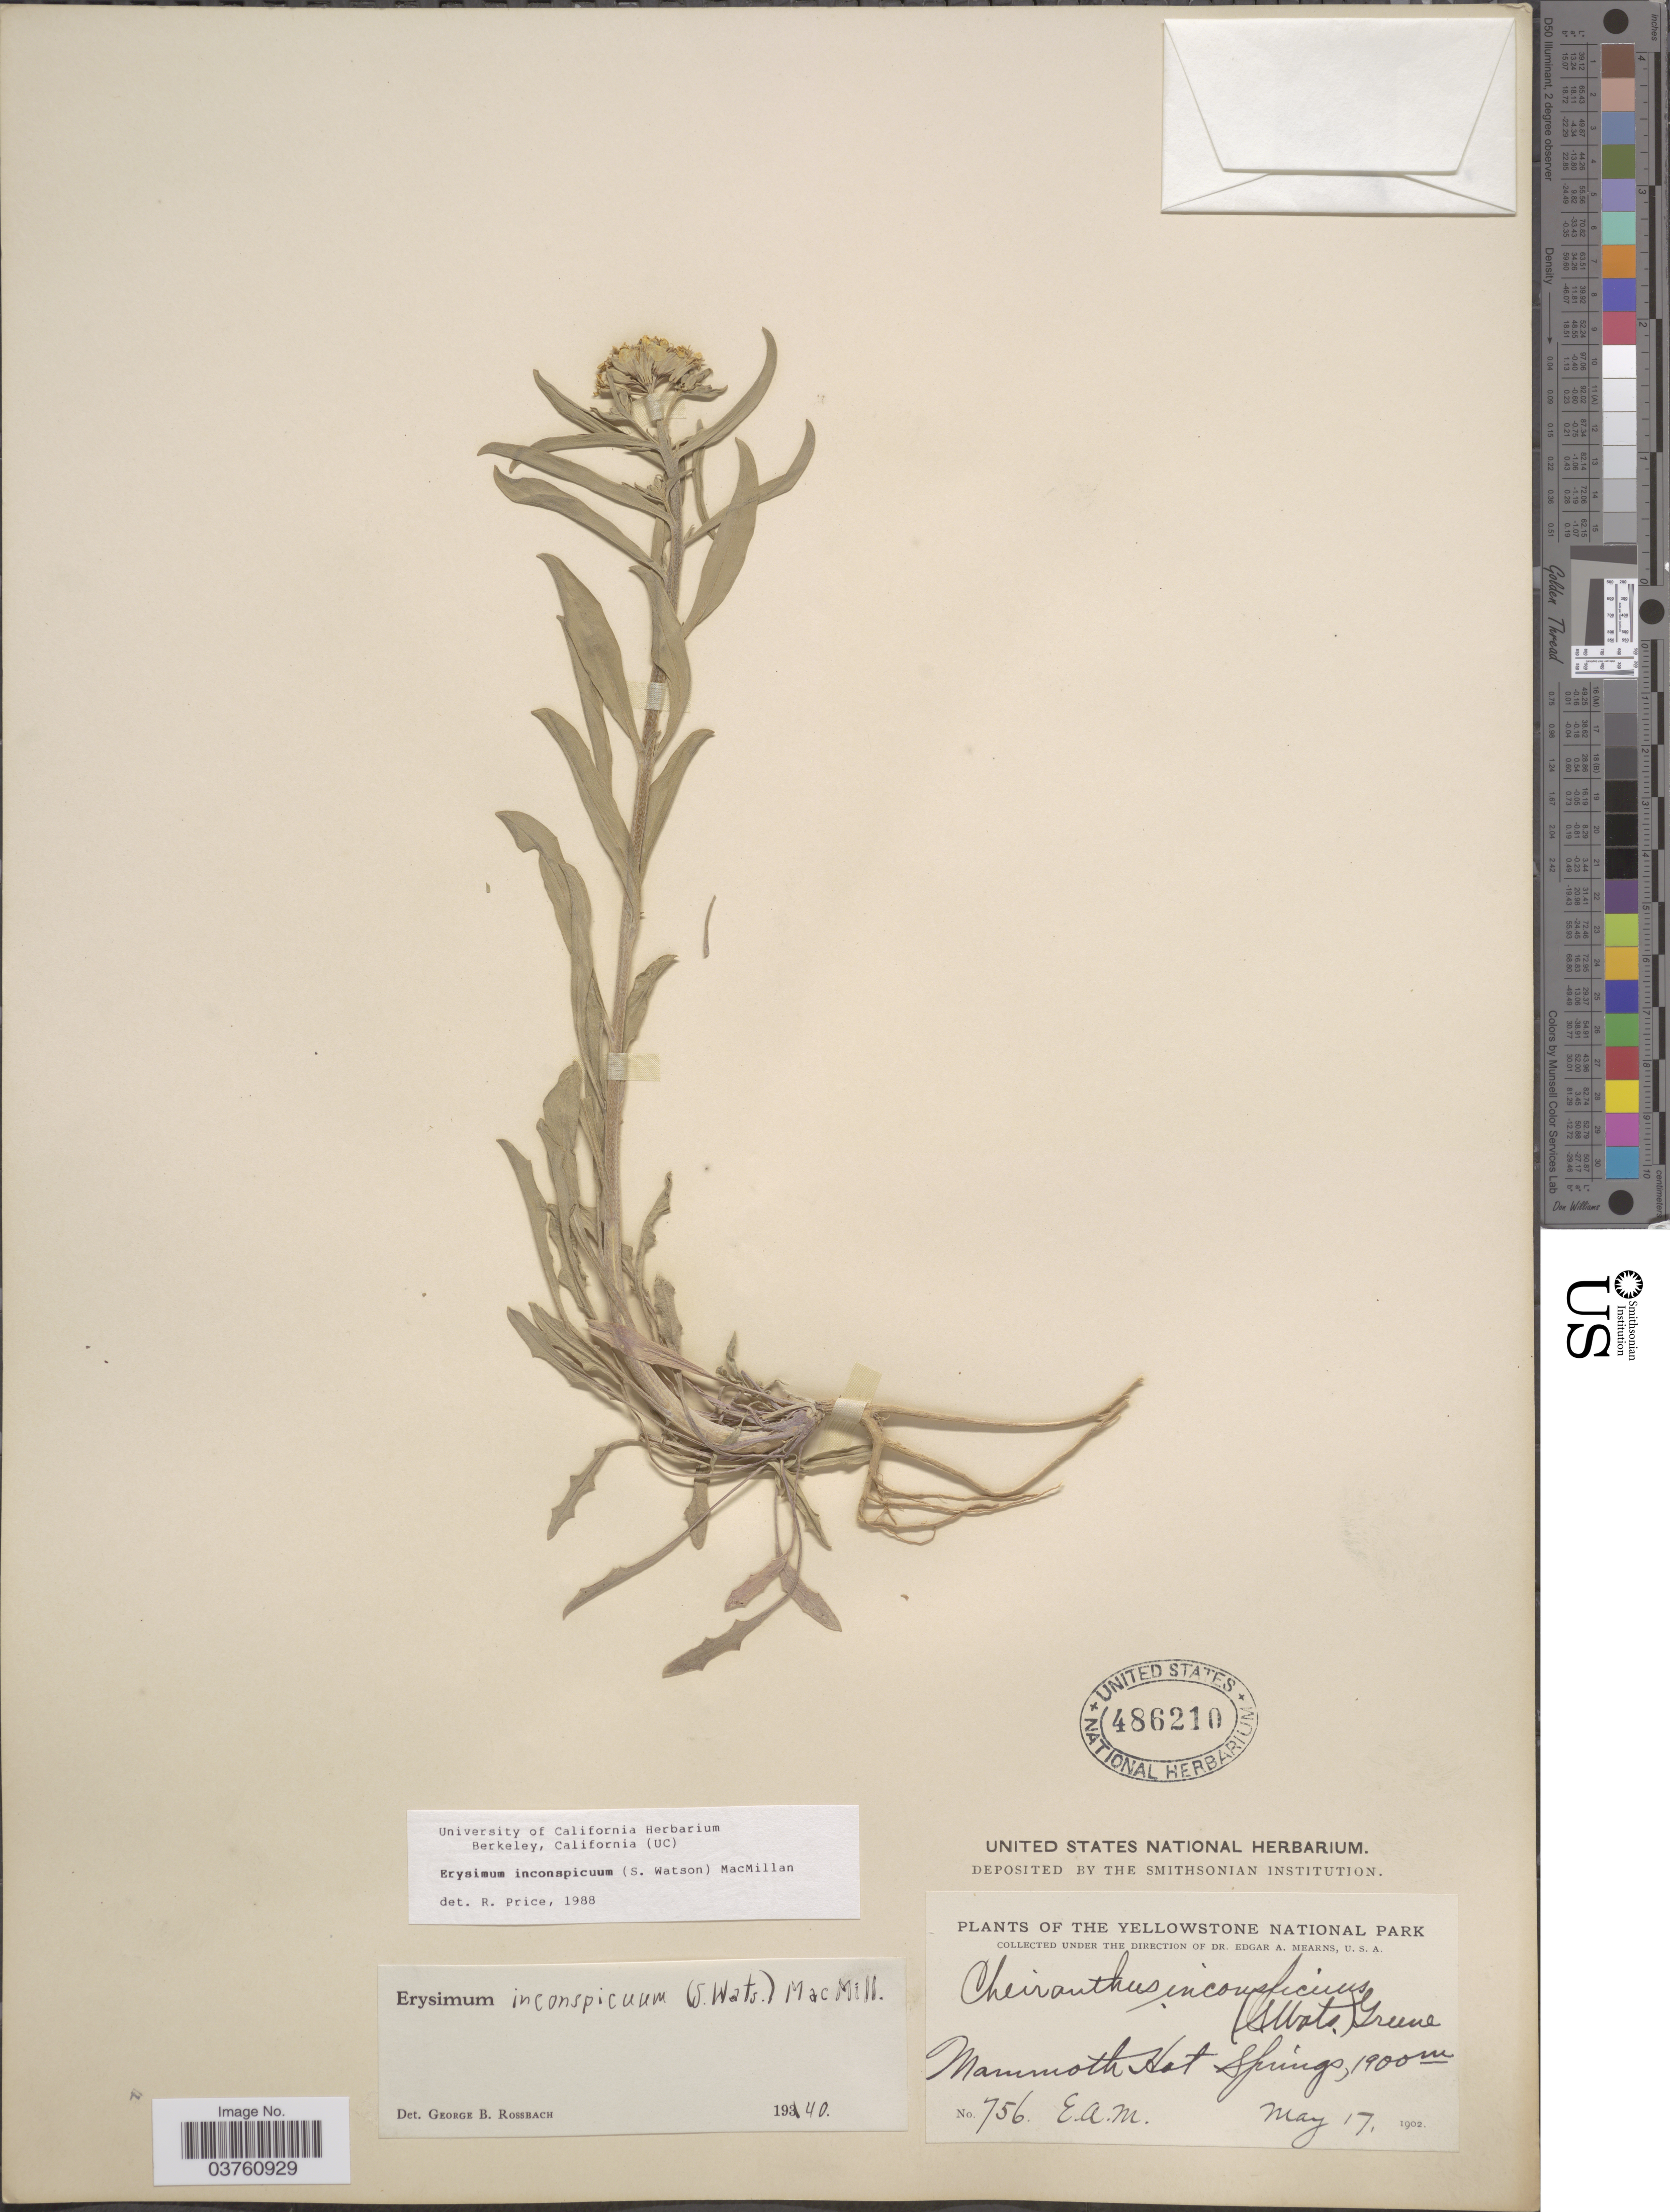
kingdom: Plantae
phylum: Tracheophyta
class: Magnoliopsida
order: Brassicales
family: Brassicaceae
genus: Erysimum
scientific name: Erysimum inconspicuum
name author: (S. Watson) MacMill.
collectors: E. A. Mearns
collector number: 756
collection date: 1902-05-17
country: United States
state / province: Wyoming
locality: The Yellowstone National Park. Mammoth Hot Springs.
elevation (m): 1900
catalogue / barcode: US 486210